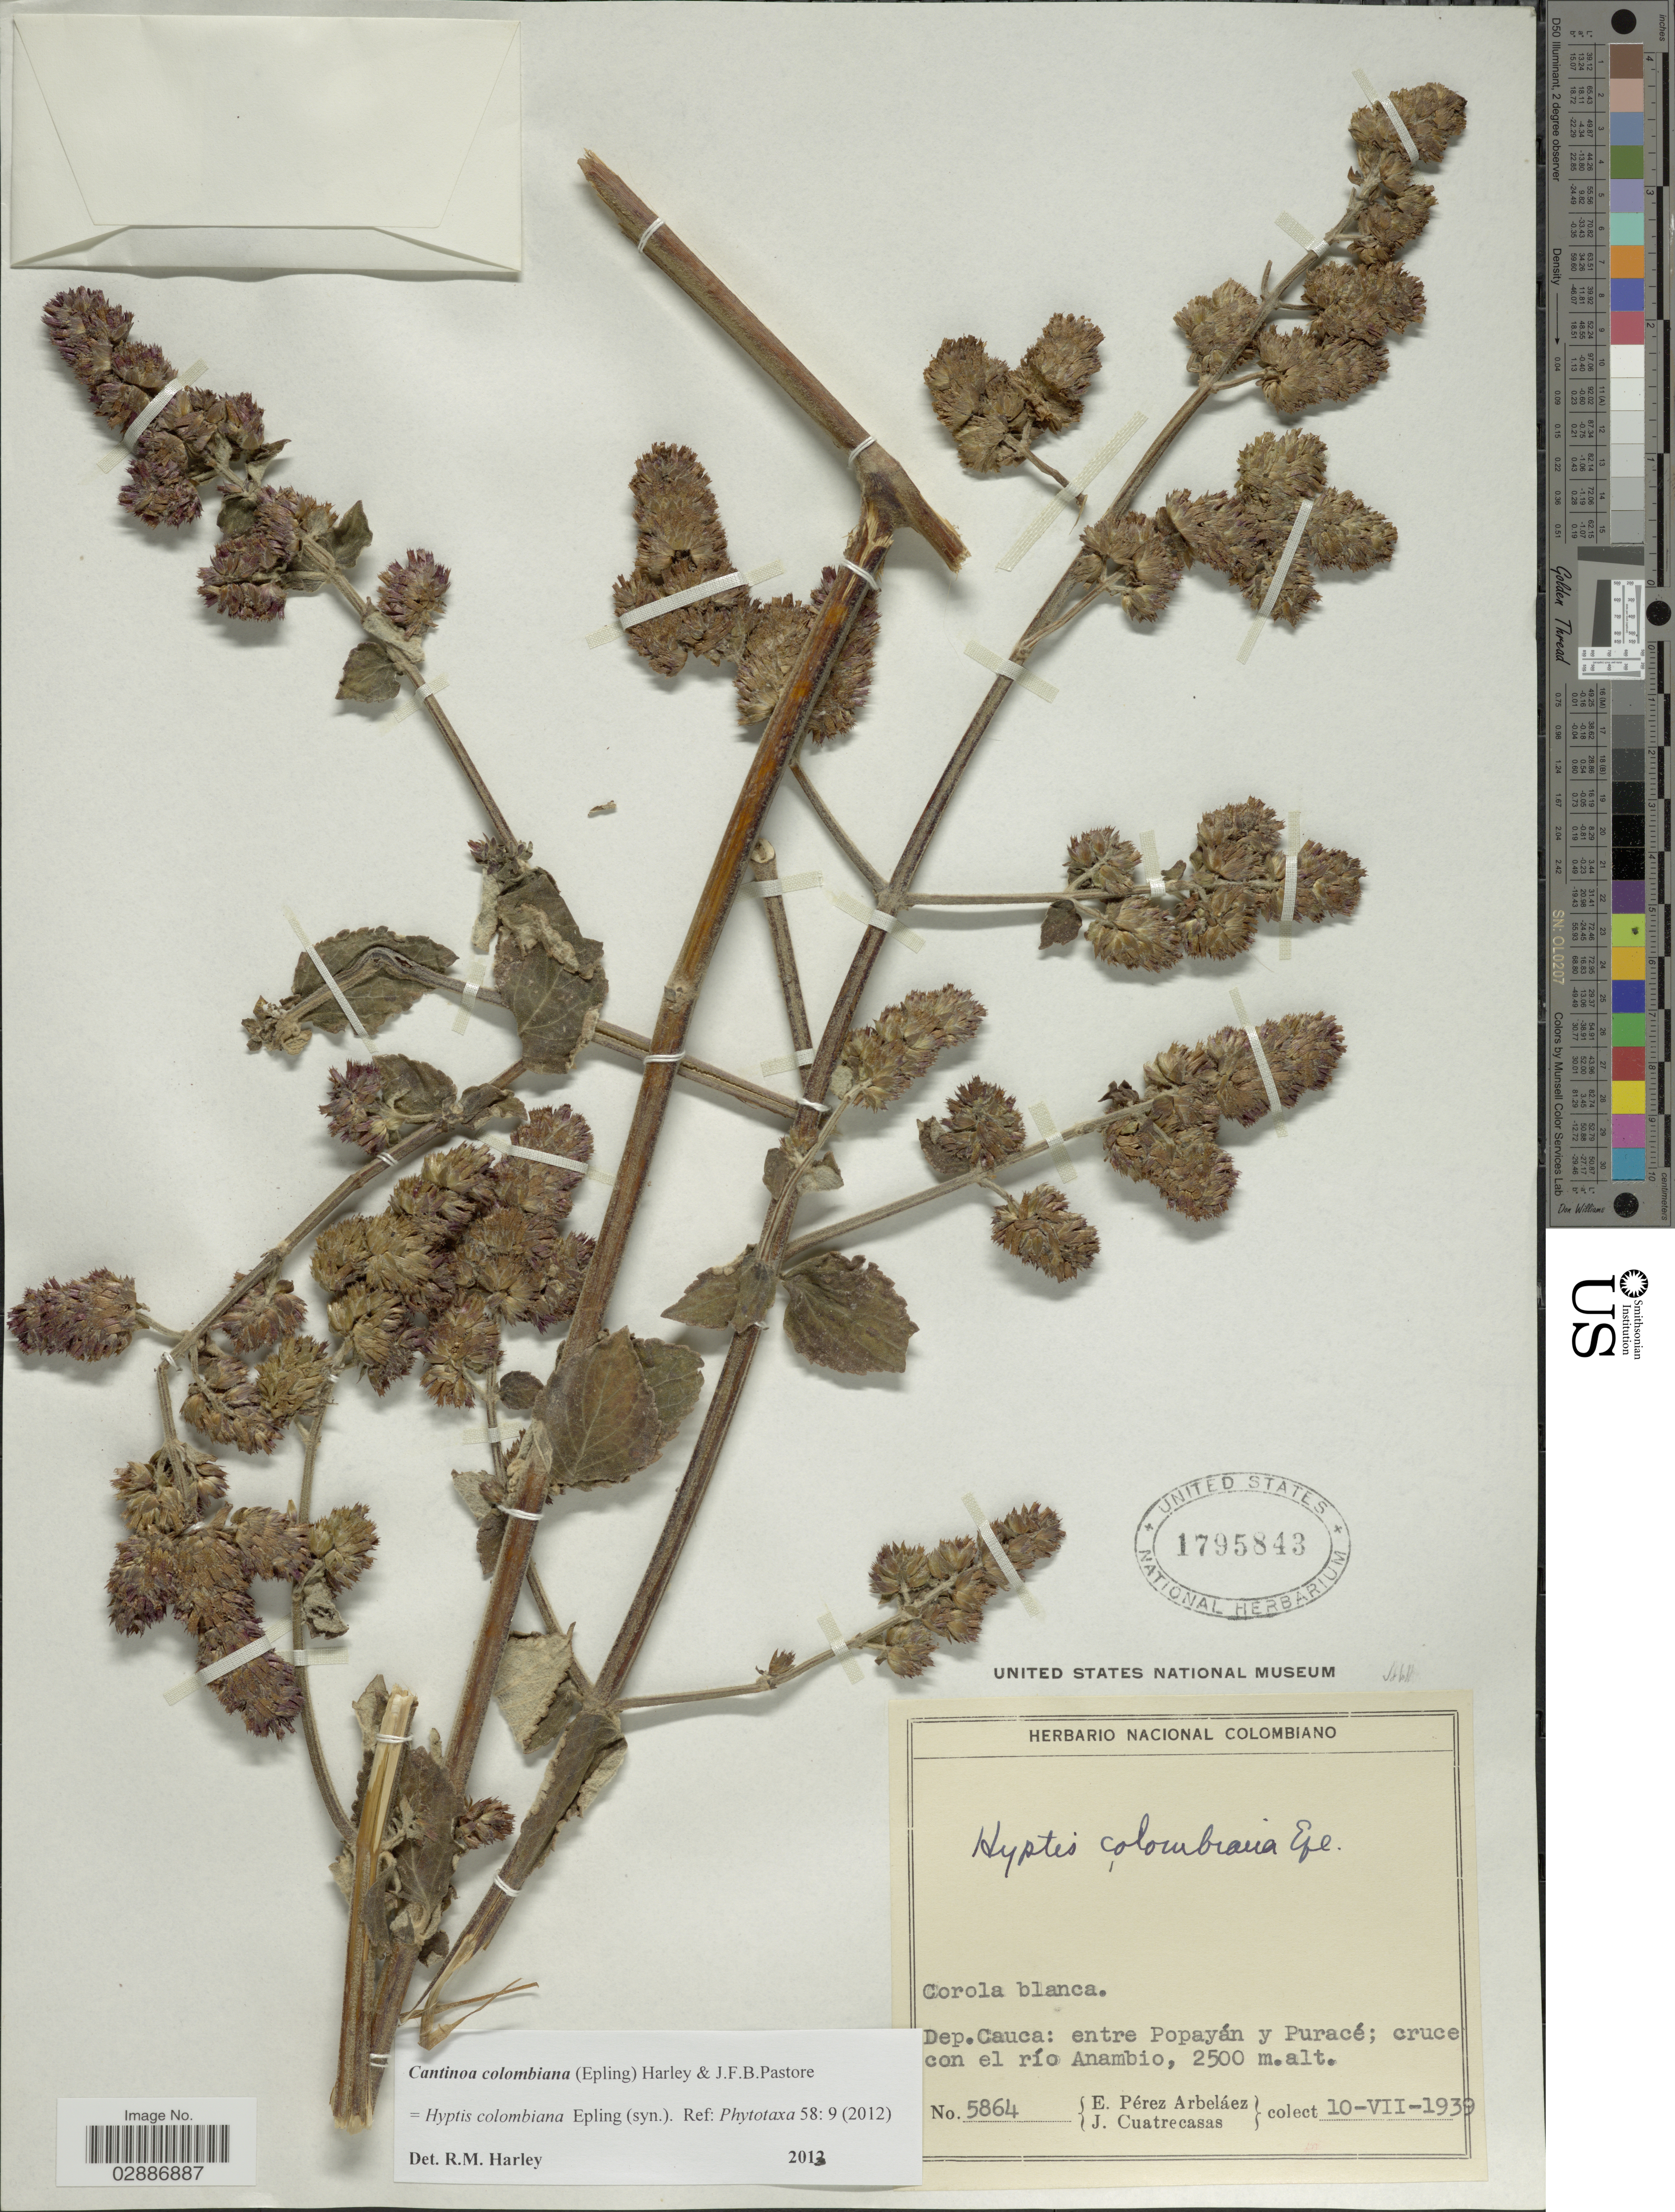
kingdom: Plantae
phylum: Tracheophyta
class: Magnoliopsida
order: Lamiales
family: Lamiaceae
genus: Cantinoa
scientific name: Cantinoa colombiana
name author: (Epling) Harley & J.F.B. Pastore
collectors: E. Pérez Arbeláez & J. Cuatrecasas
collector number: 5864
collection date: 1939-07-10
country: Colombia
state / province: Cauca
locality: Dep. Cauca: entre Popayán y Puracé; cruce el río Anambio.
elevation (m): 2500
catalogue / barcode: US 1795843